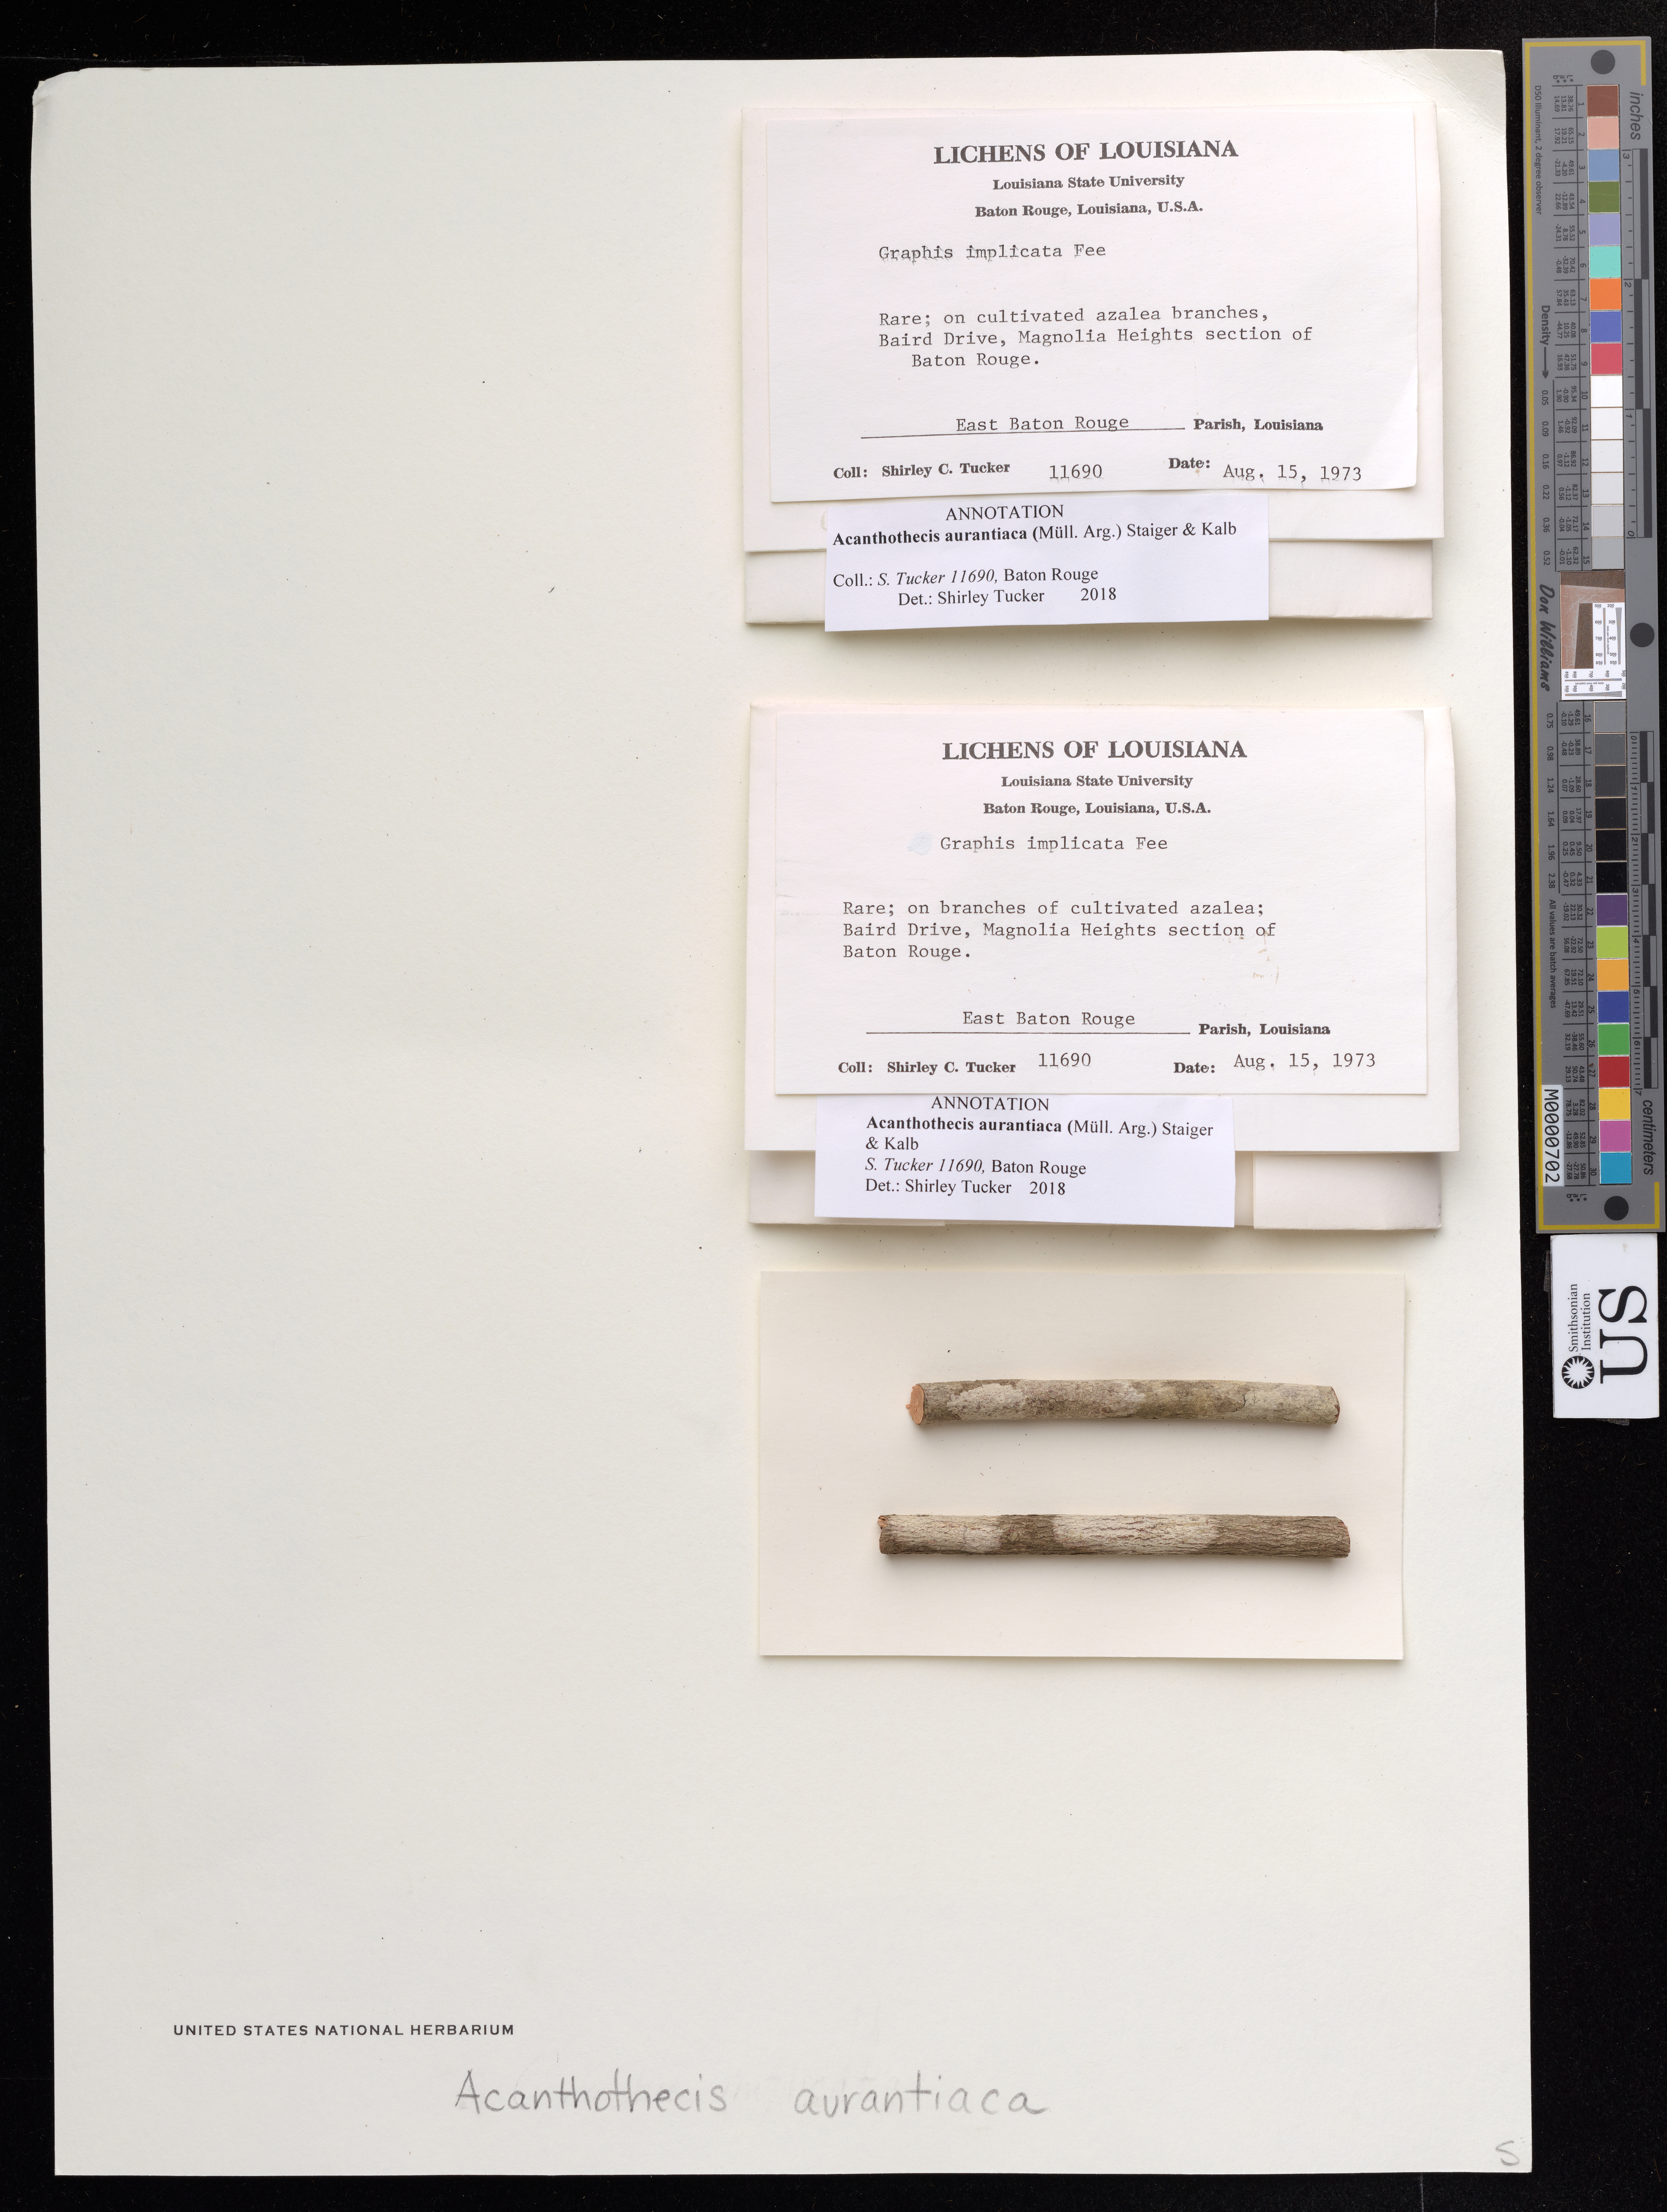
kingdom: Fungi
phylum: Ascomycota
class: Lecanoromycetes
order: Ostropales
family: Graphidaceae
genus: Acanthothecis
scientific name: Acanthothecis aurantiaca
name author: (Müll. Arg.) Staiger & Kalb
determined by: Tucker, S. C.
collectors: S. C. Tucker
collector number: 11690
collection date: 1973-08-15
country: United States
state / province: Louisiana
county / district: Baton Rouge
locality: Baird Drive, Magnolia Heights section of Baton Rouge.